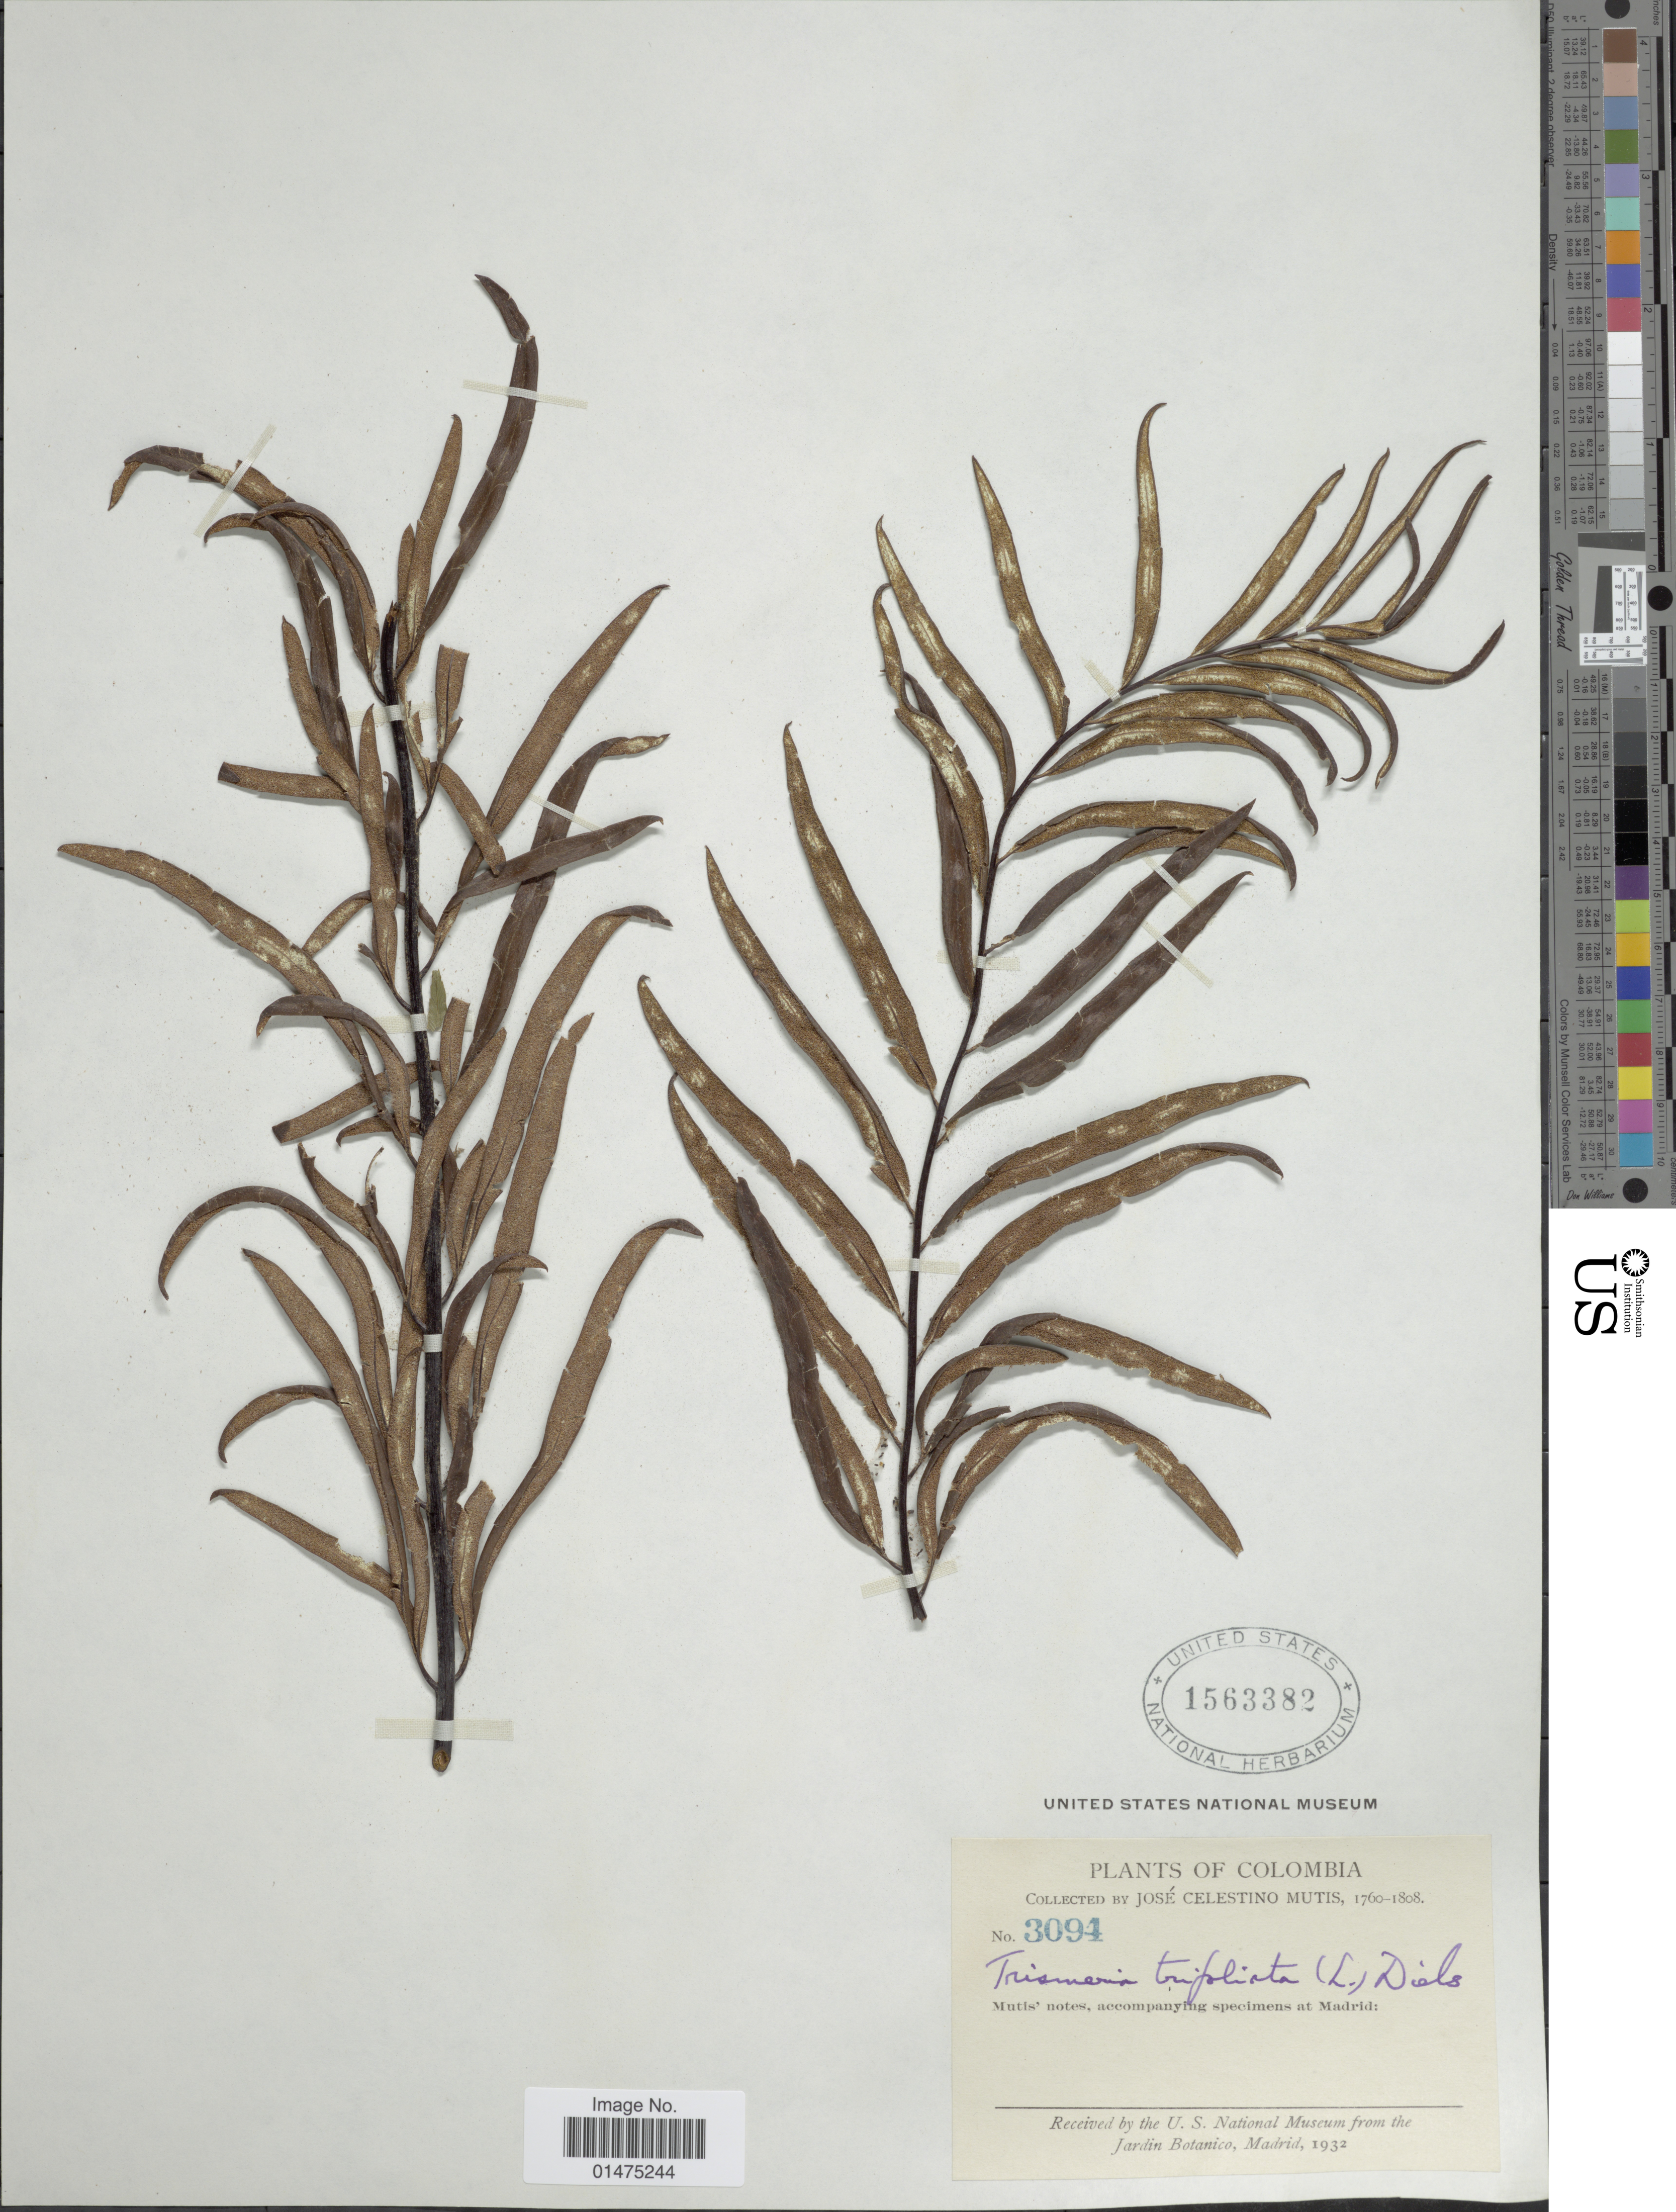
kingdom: Plantae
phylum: Tracheophyta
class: Polypodiopsida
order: Polypodiales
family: Pteridaceae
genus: Pityrogramma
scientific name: Pityrogramma trifoliata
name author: (L.) R.M. Tryon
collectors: J. C. B. Mutis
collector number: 3094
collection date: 1760/1808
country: Colombia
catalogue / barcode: US 1563382